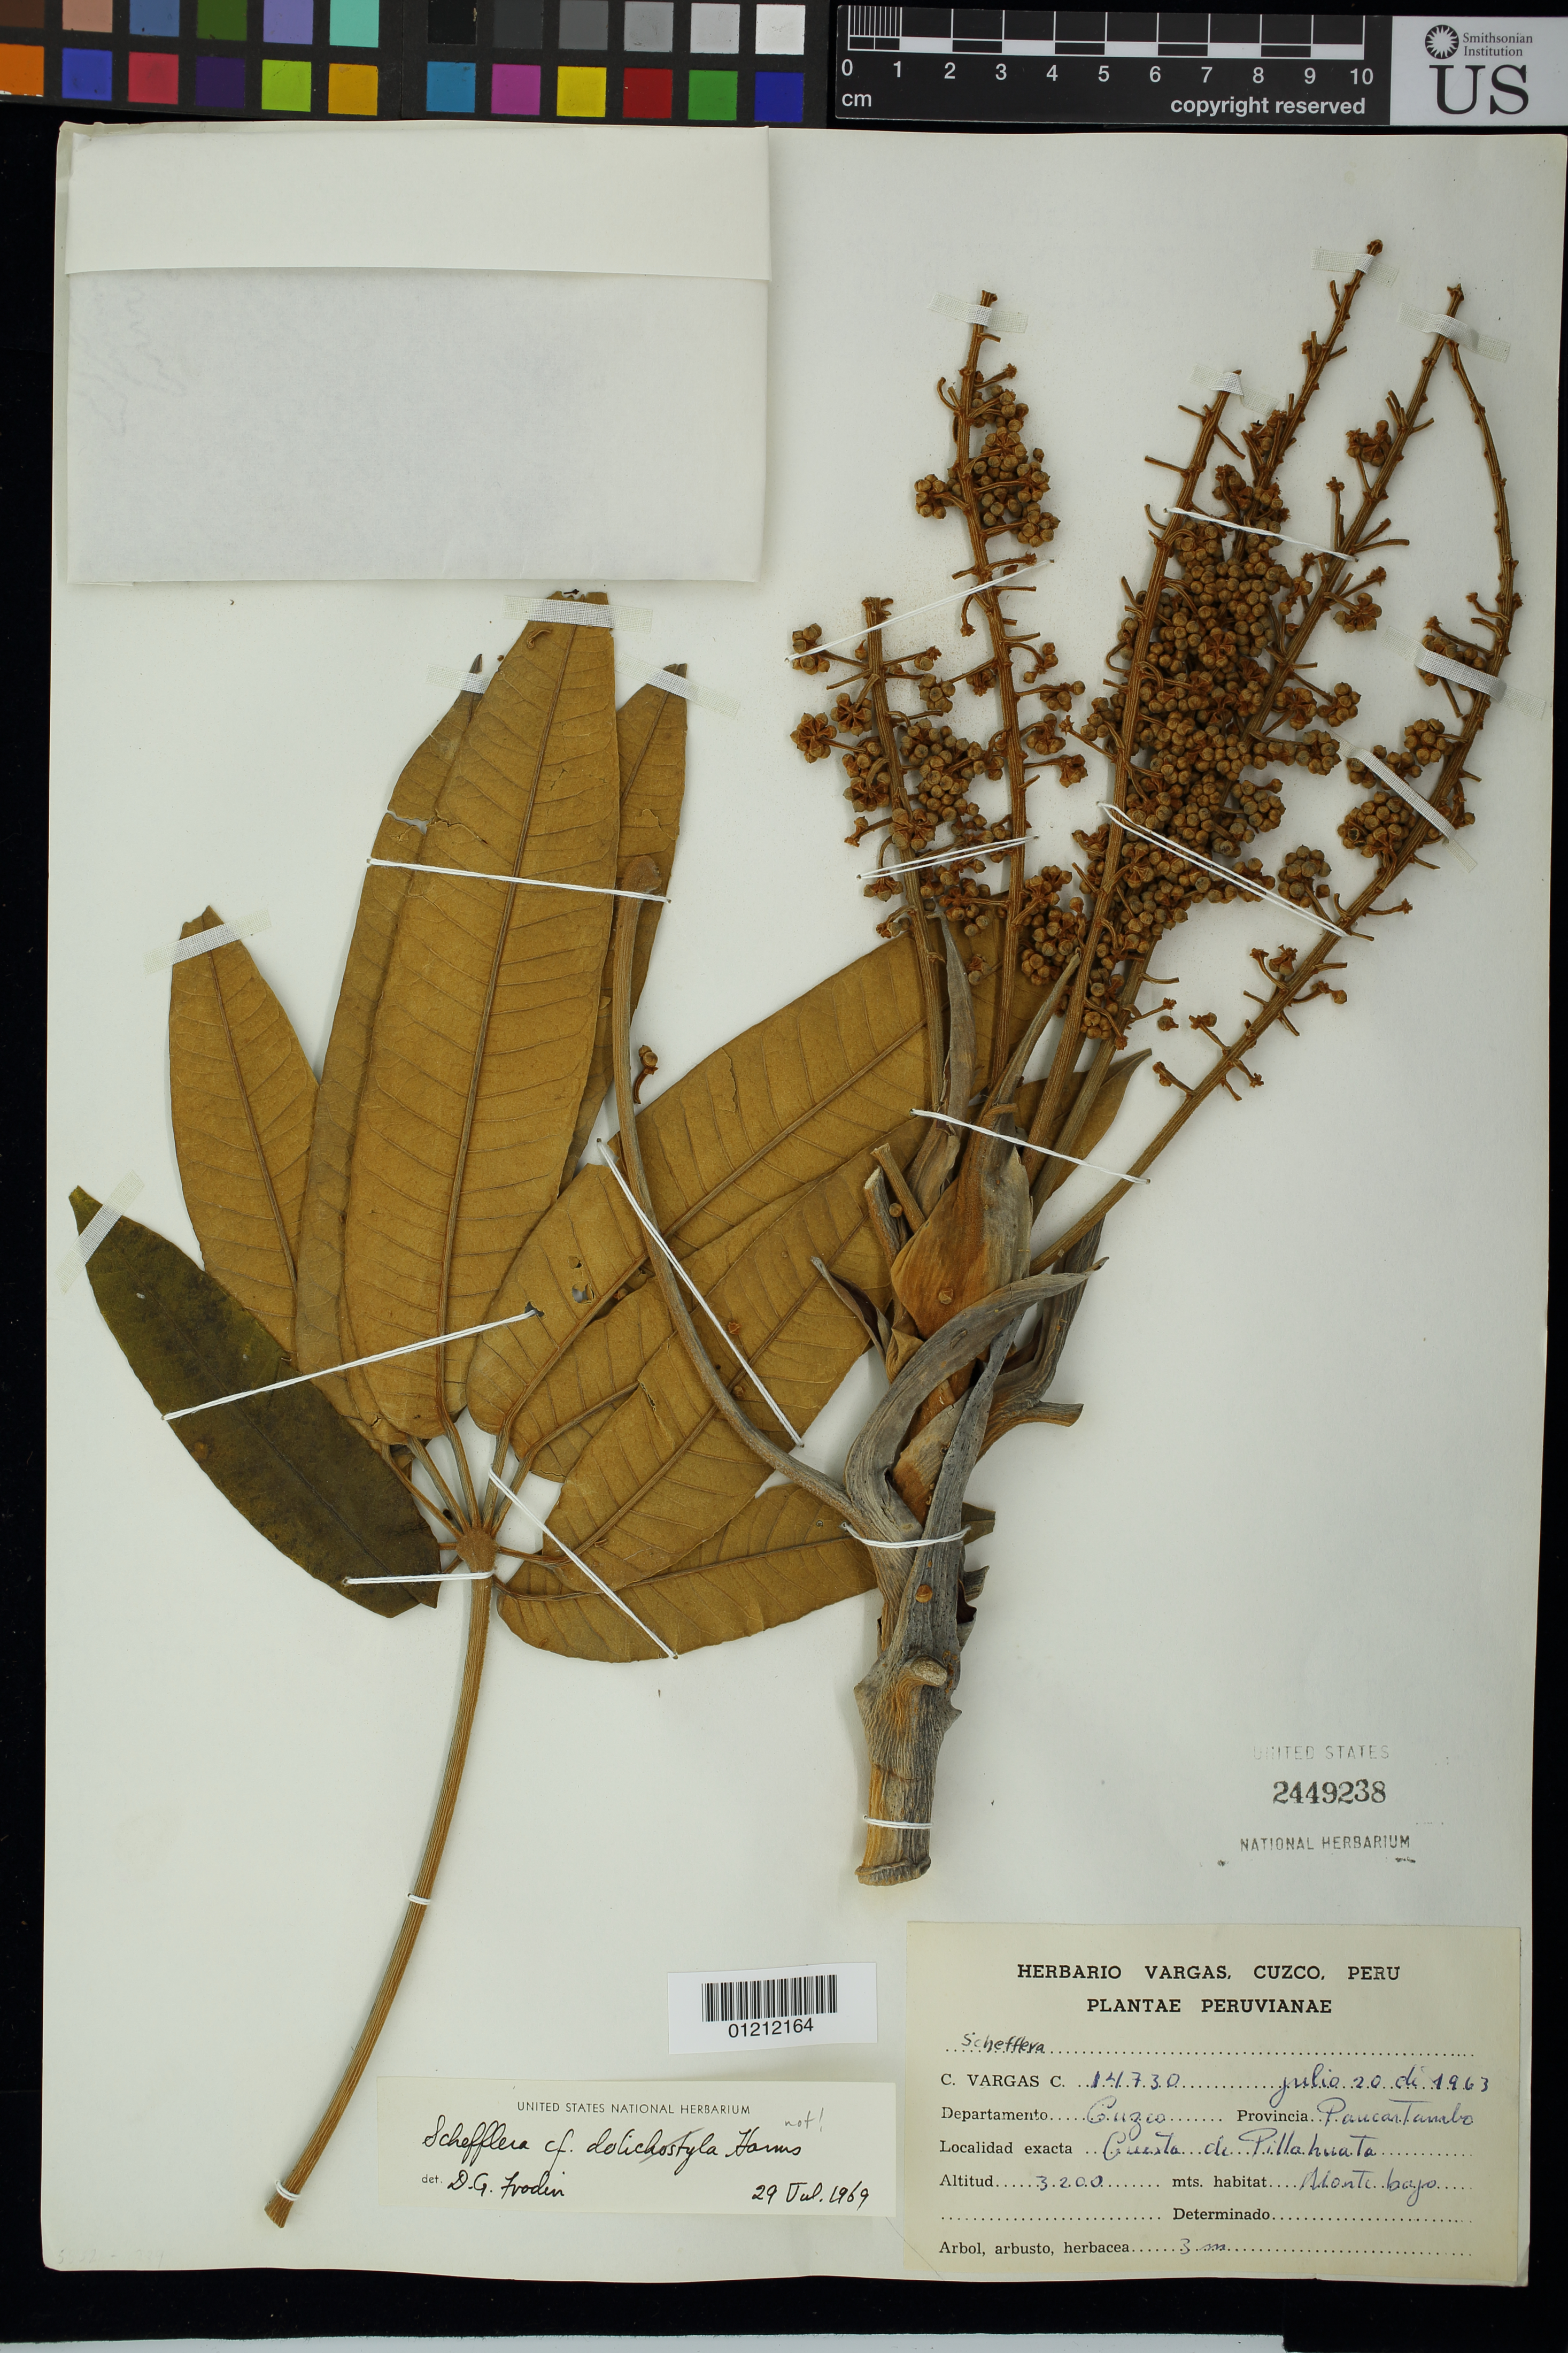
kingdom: Plantae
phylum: Tracheophyta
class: Magnoliopsida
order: Apiales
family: Araliaceae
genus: Schefflera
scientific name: Schefflera sp.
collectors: C. Vargas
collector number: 14730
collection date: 1963-07-20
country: Peru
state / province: Cusco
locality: Provincia: Paucartambo.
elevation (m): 3200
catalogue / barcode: US 2449238